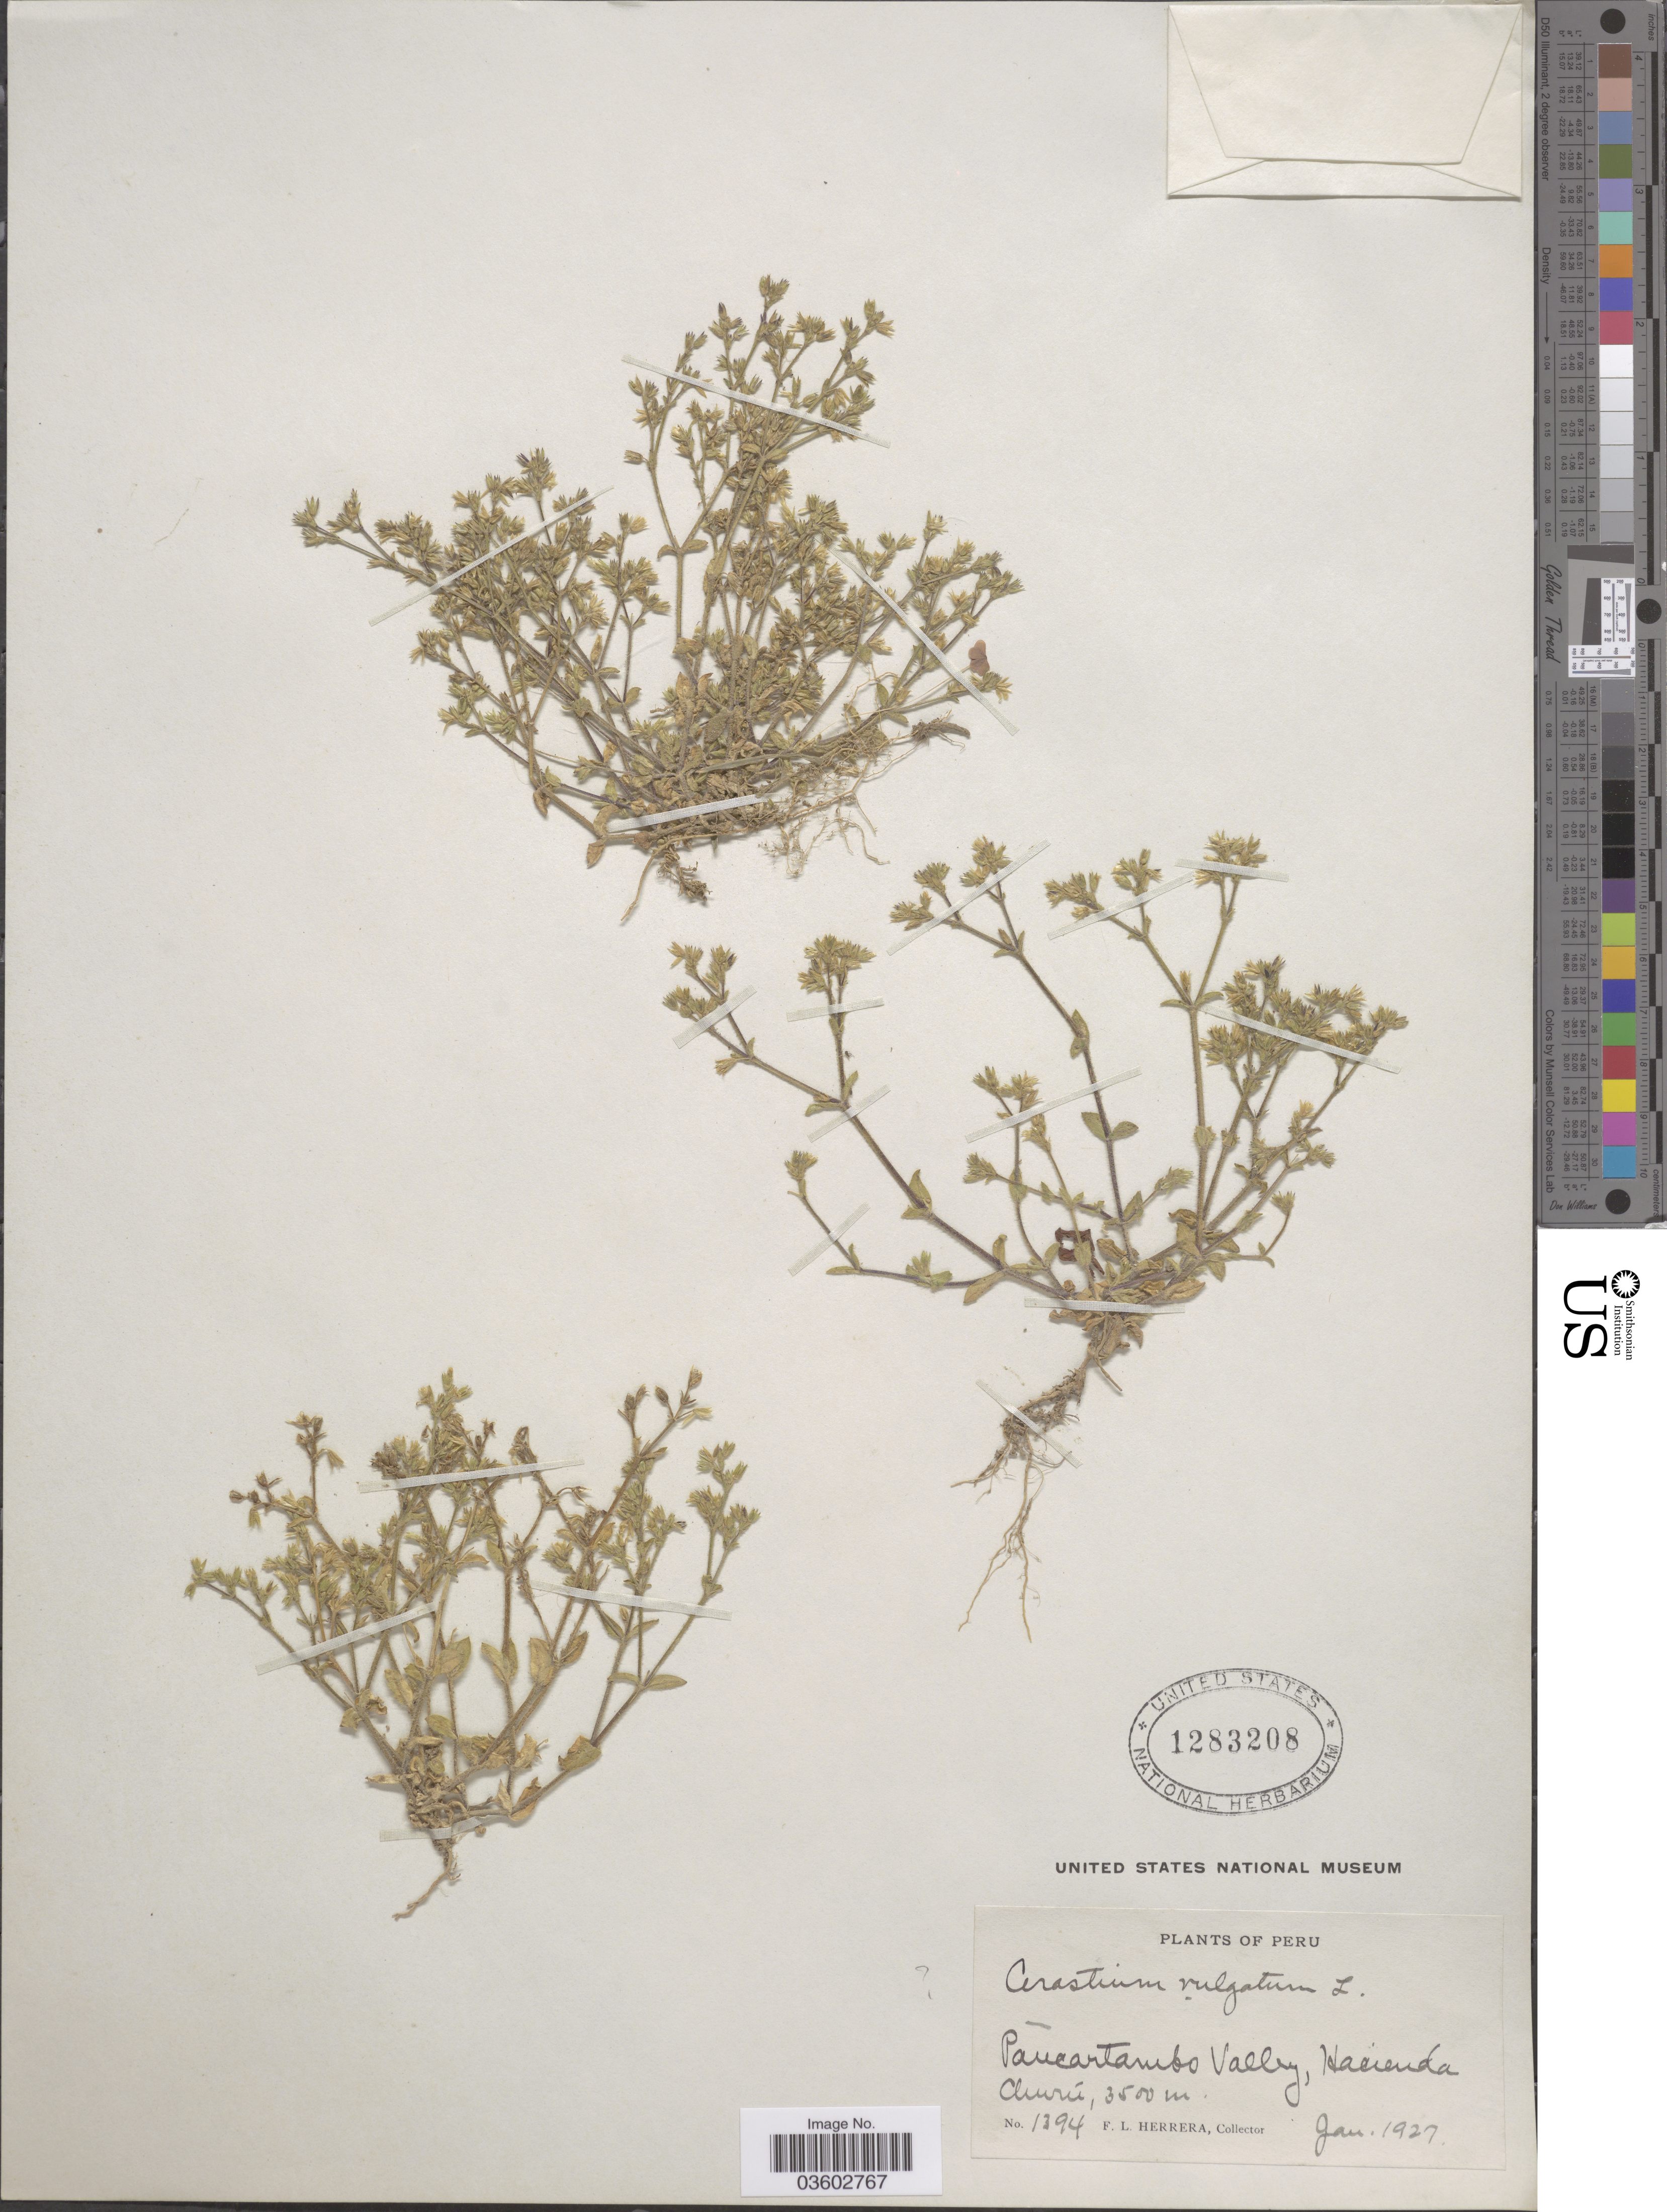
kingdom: Plantae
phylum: Tracheophyta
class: Magnoliopsida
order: Caryophyllales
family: Caryophyllaceae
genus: Cerastium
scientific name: Cerastium vulgatum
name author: L.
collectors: F. L. Herrera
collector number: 1394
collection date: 1927-01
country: Peru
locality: Paucartambo Valley, Hacienda Churú.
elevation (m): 3500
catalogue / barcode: US 1283208